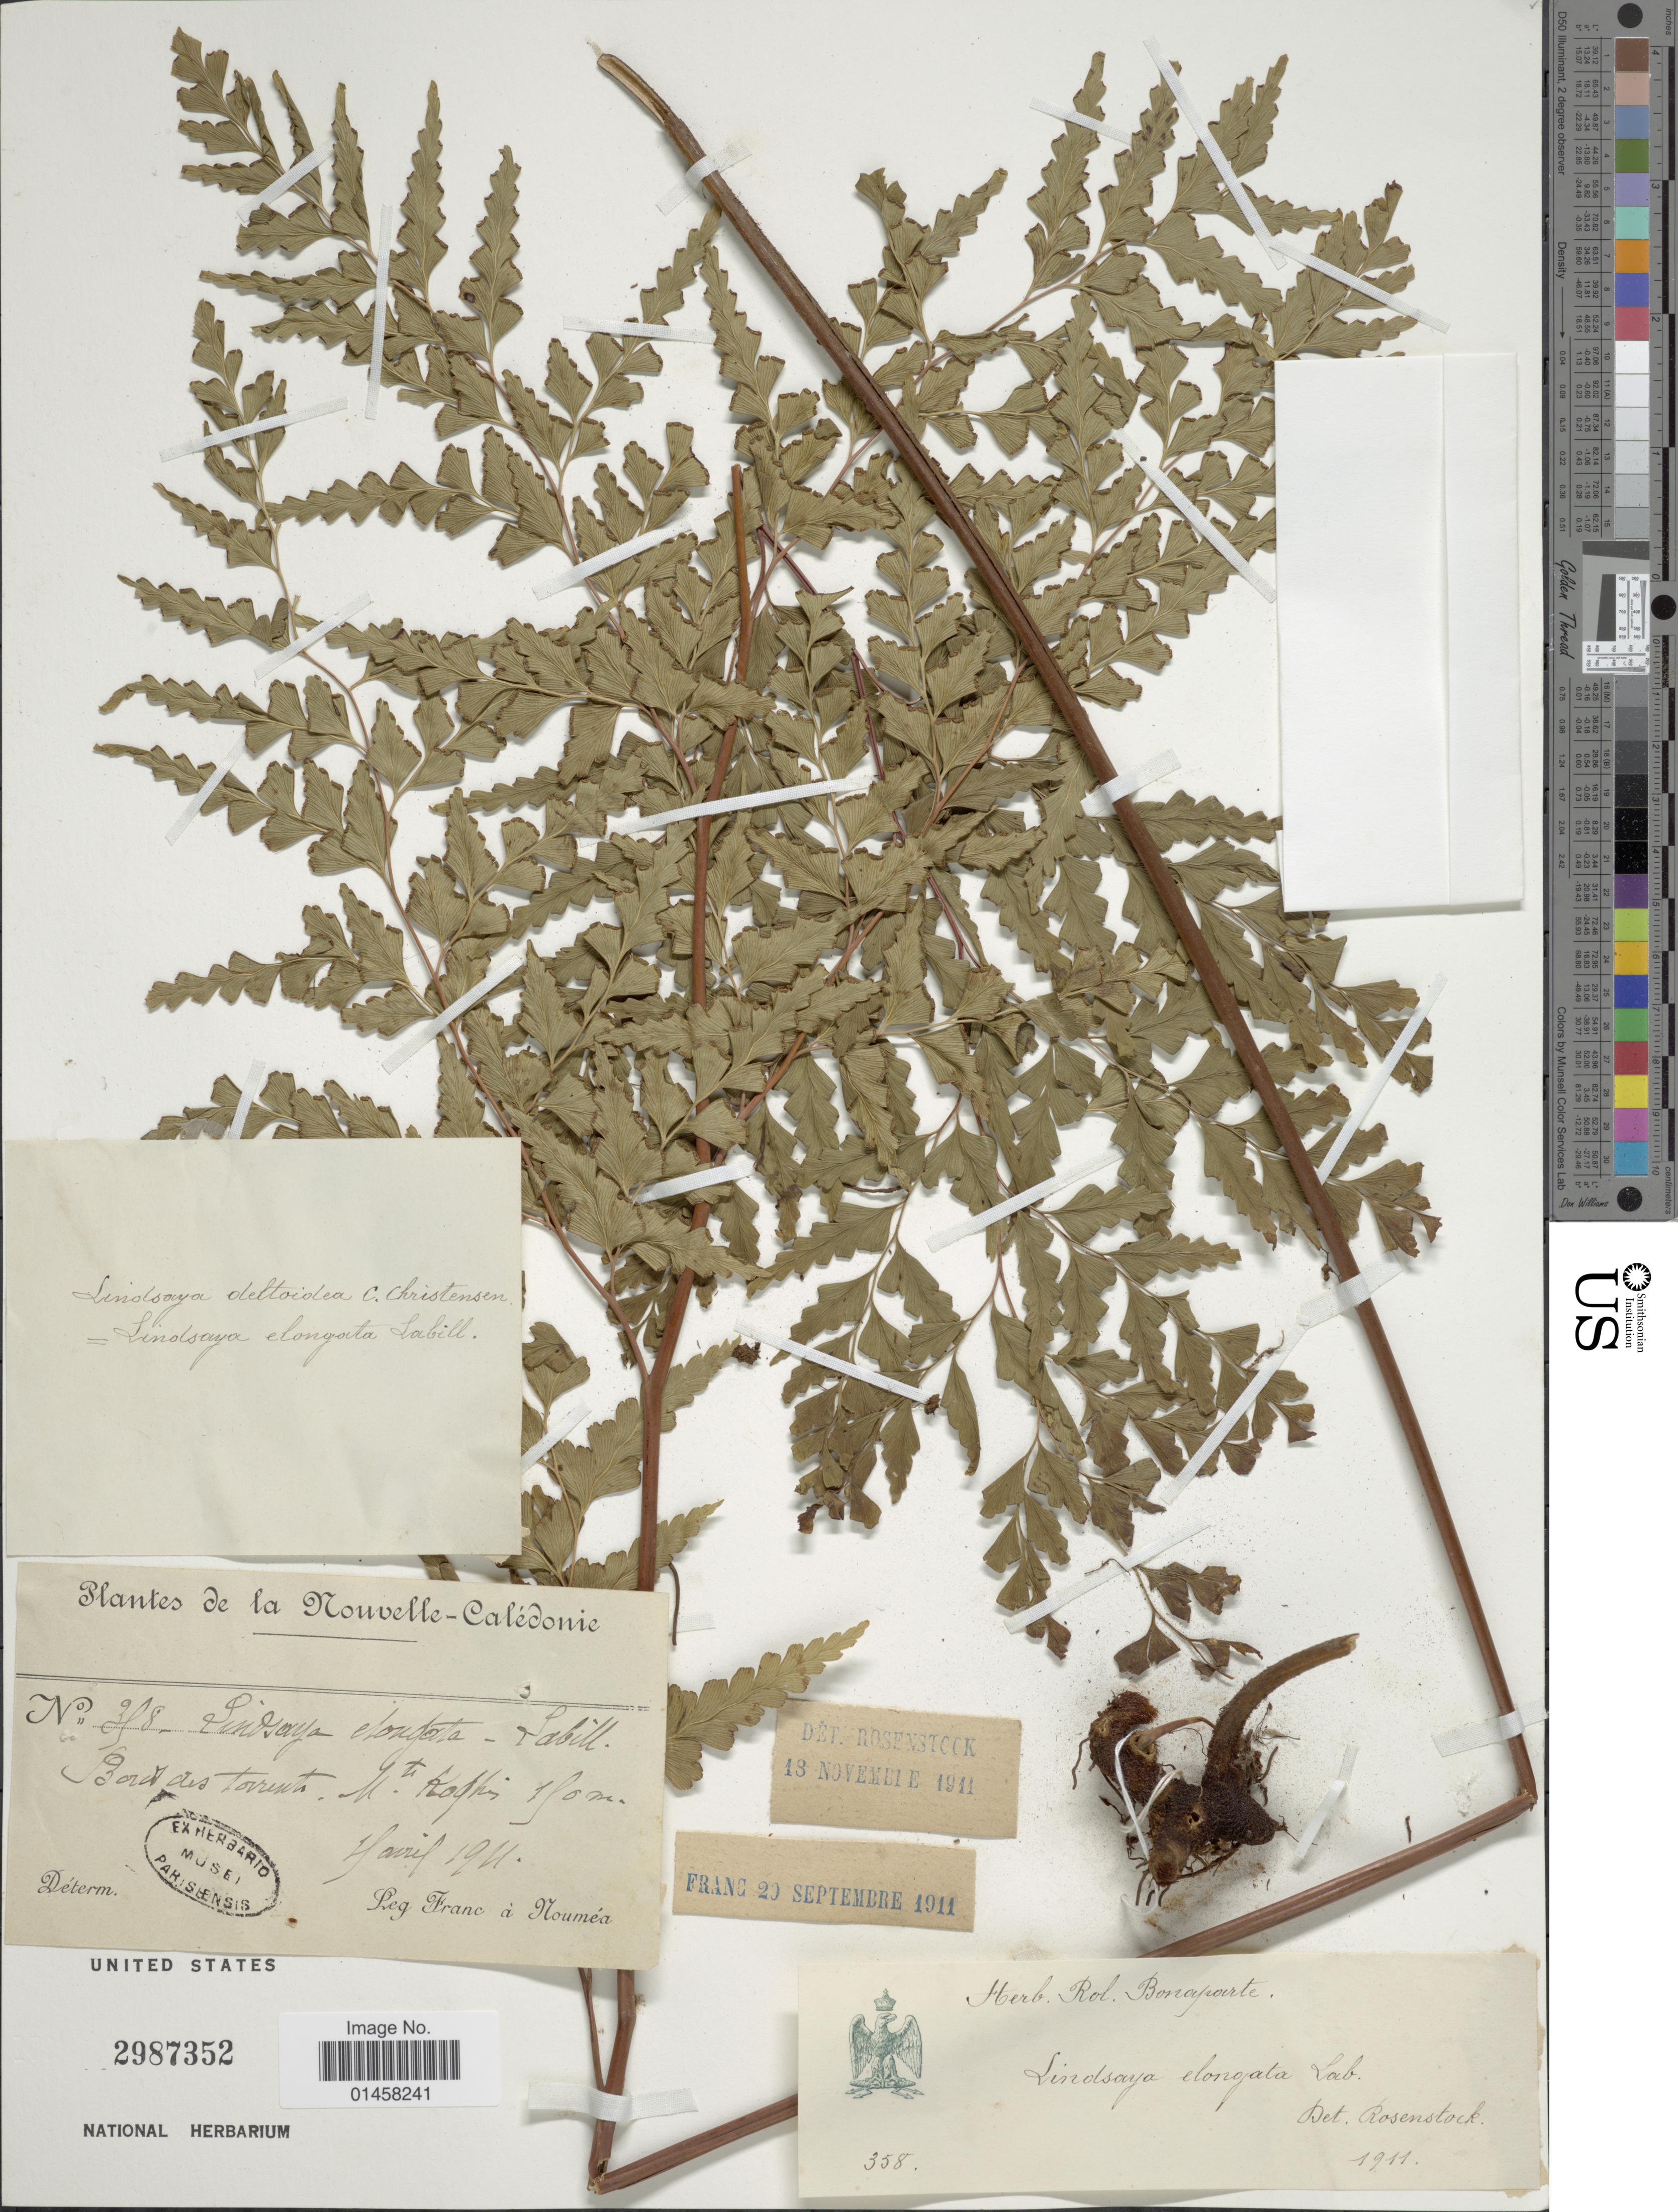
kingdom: Plantae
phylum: Tracheophyta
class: Polypodiopsida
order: Polypodiales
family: Lindsaeaceae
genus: Sphenomeris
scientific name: Sphenomeris deltoidea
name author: (C. Chr.) Copel.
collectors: Franc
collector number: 398*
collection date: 1911-04-09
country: New Caledonia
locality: La Nouvelle Calédonie. Bord des torrents, Mt. Koghis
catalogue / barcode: US 2987352